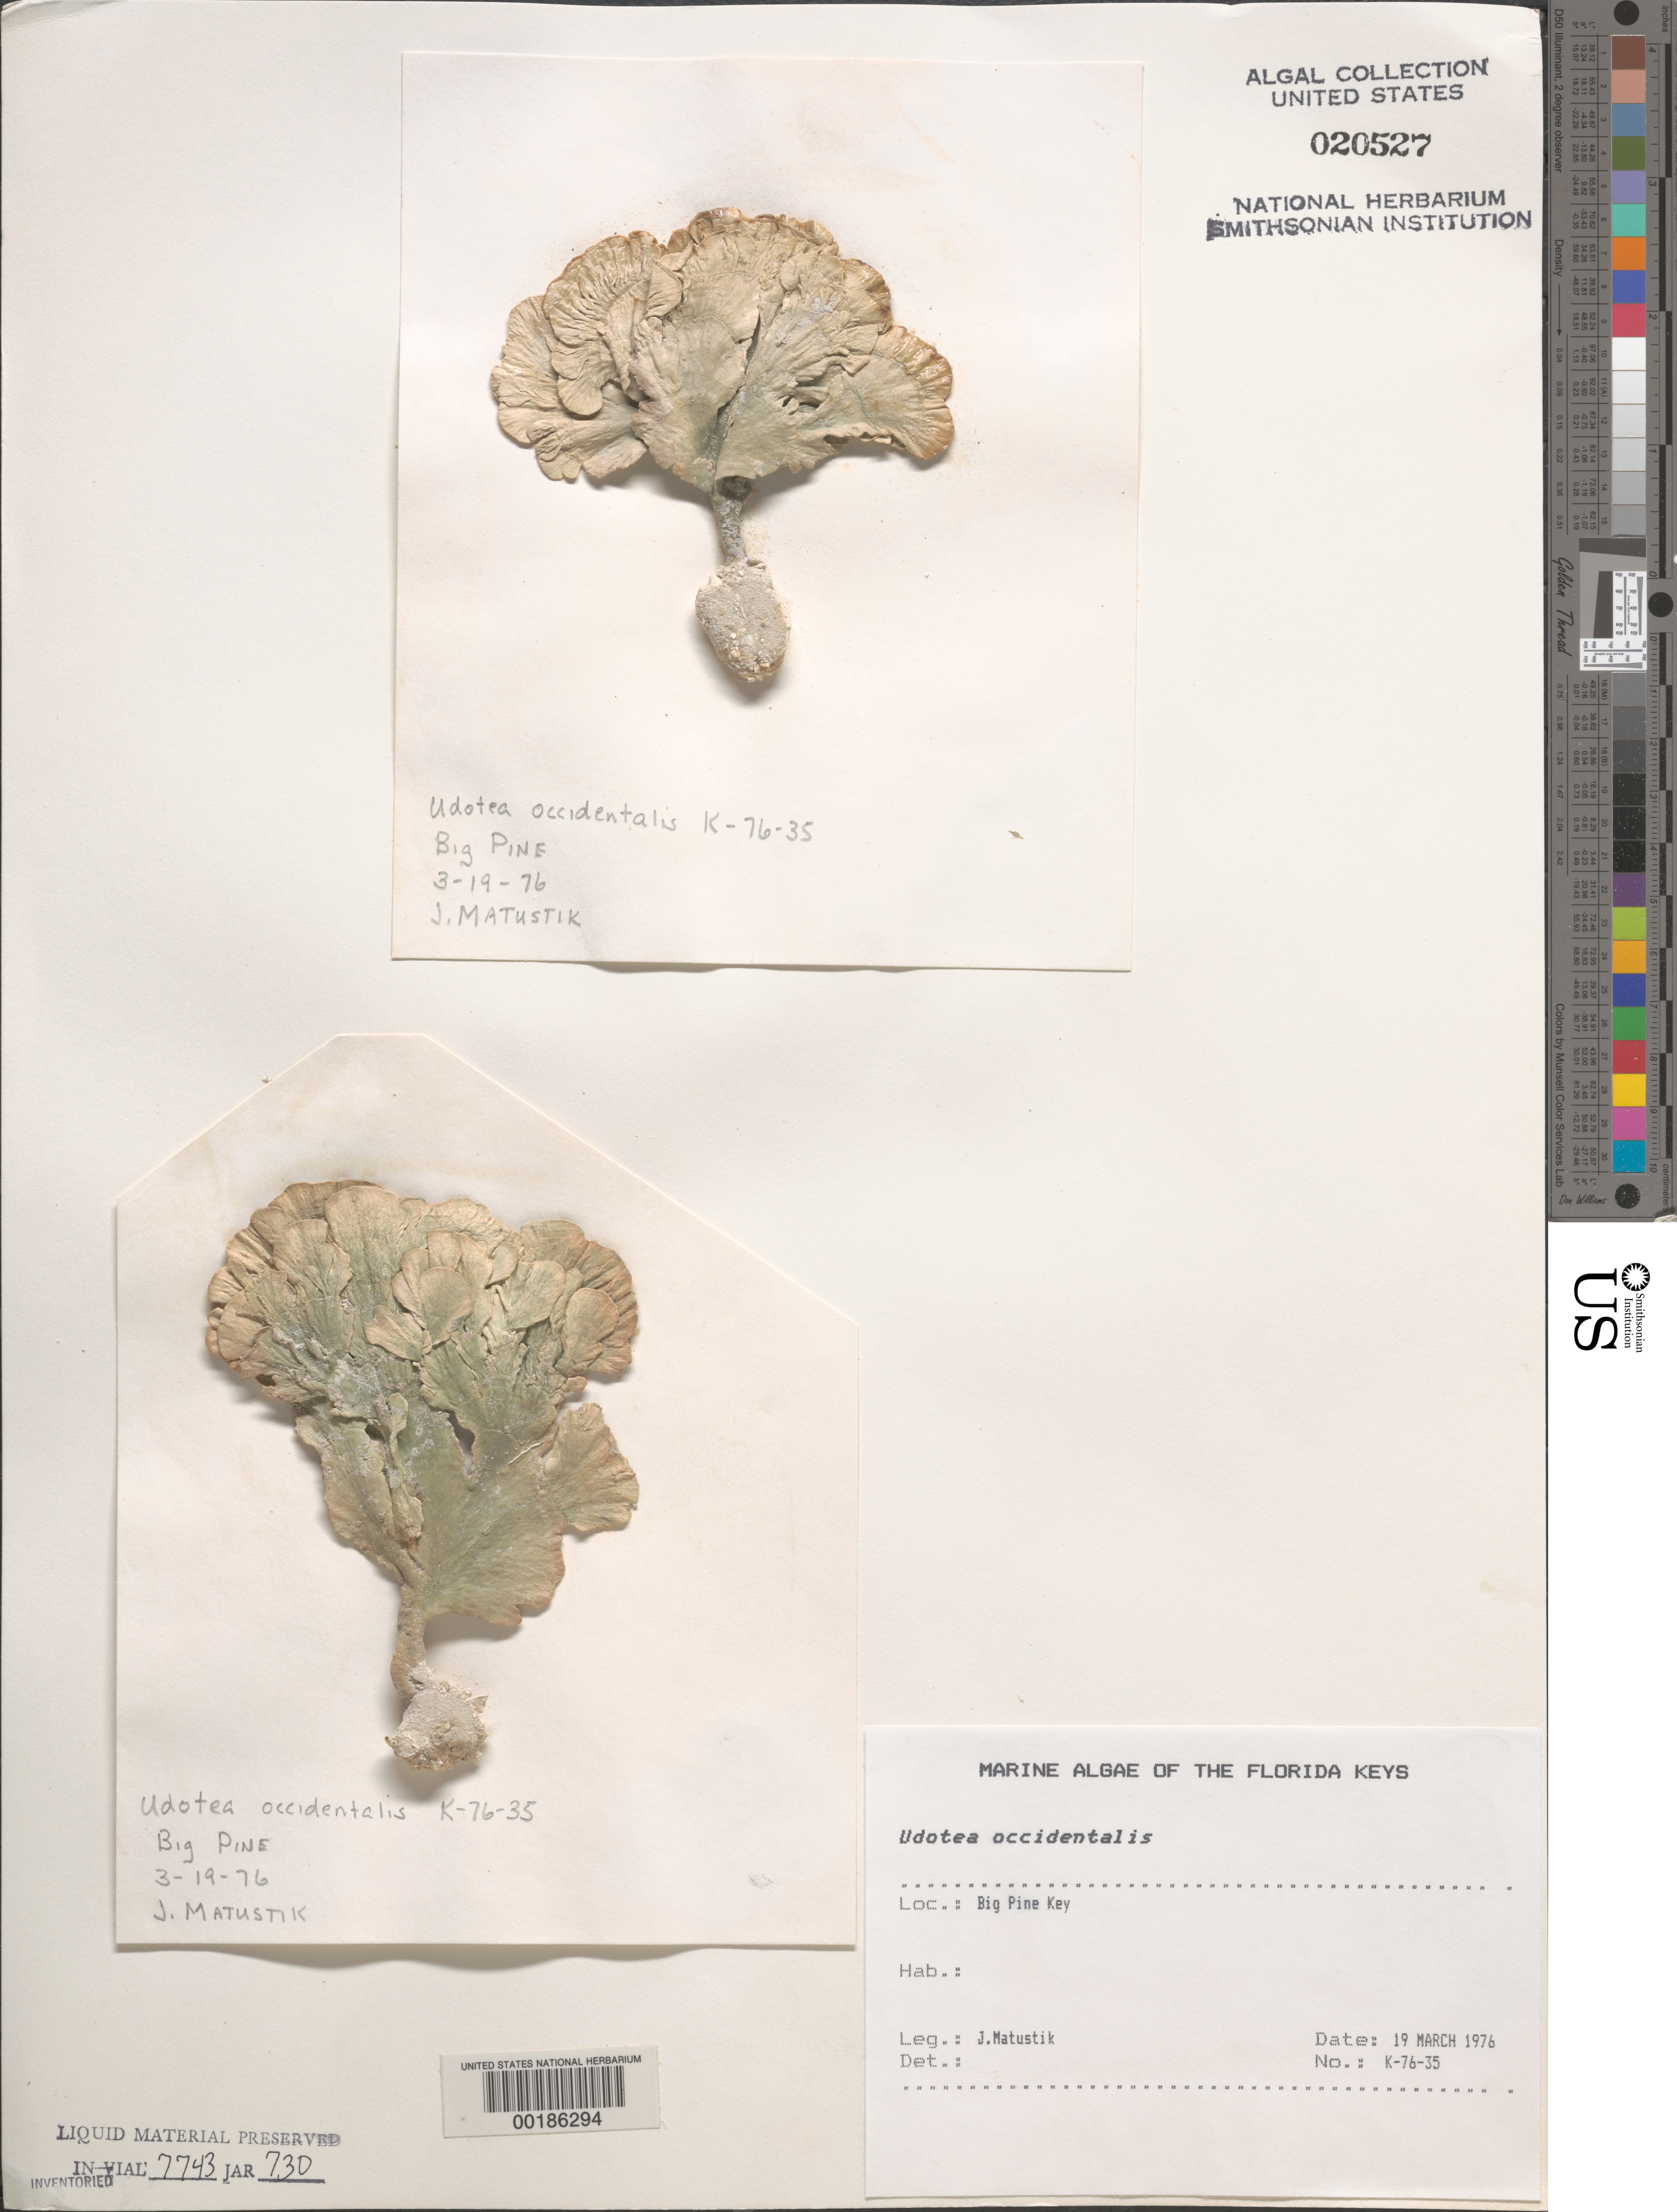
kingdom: Plantae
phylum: Chlorophyta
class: Ulvophyceae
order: Bryopsidales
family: Udoteaceae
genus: Udotea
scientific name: Udotea occidentalis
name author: A. Gepp & E. Gepp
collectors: J. Matustik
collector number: K-76-35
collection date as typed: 19 Mar 1976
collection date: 1976-03-19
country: United States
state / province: Florida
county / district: Monroe County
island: Big Pine Key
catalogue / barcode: US 20527